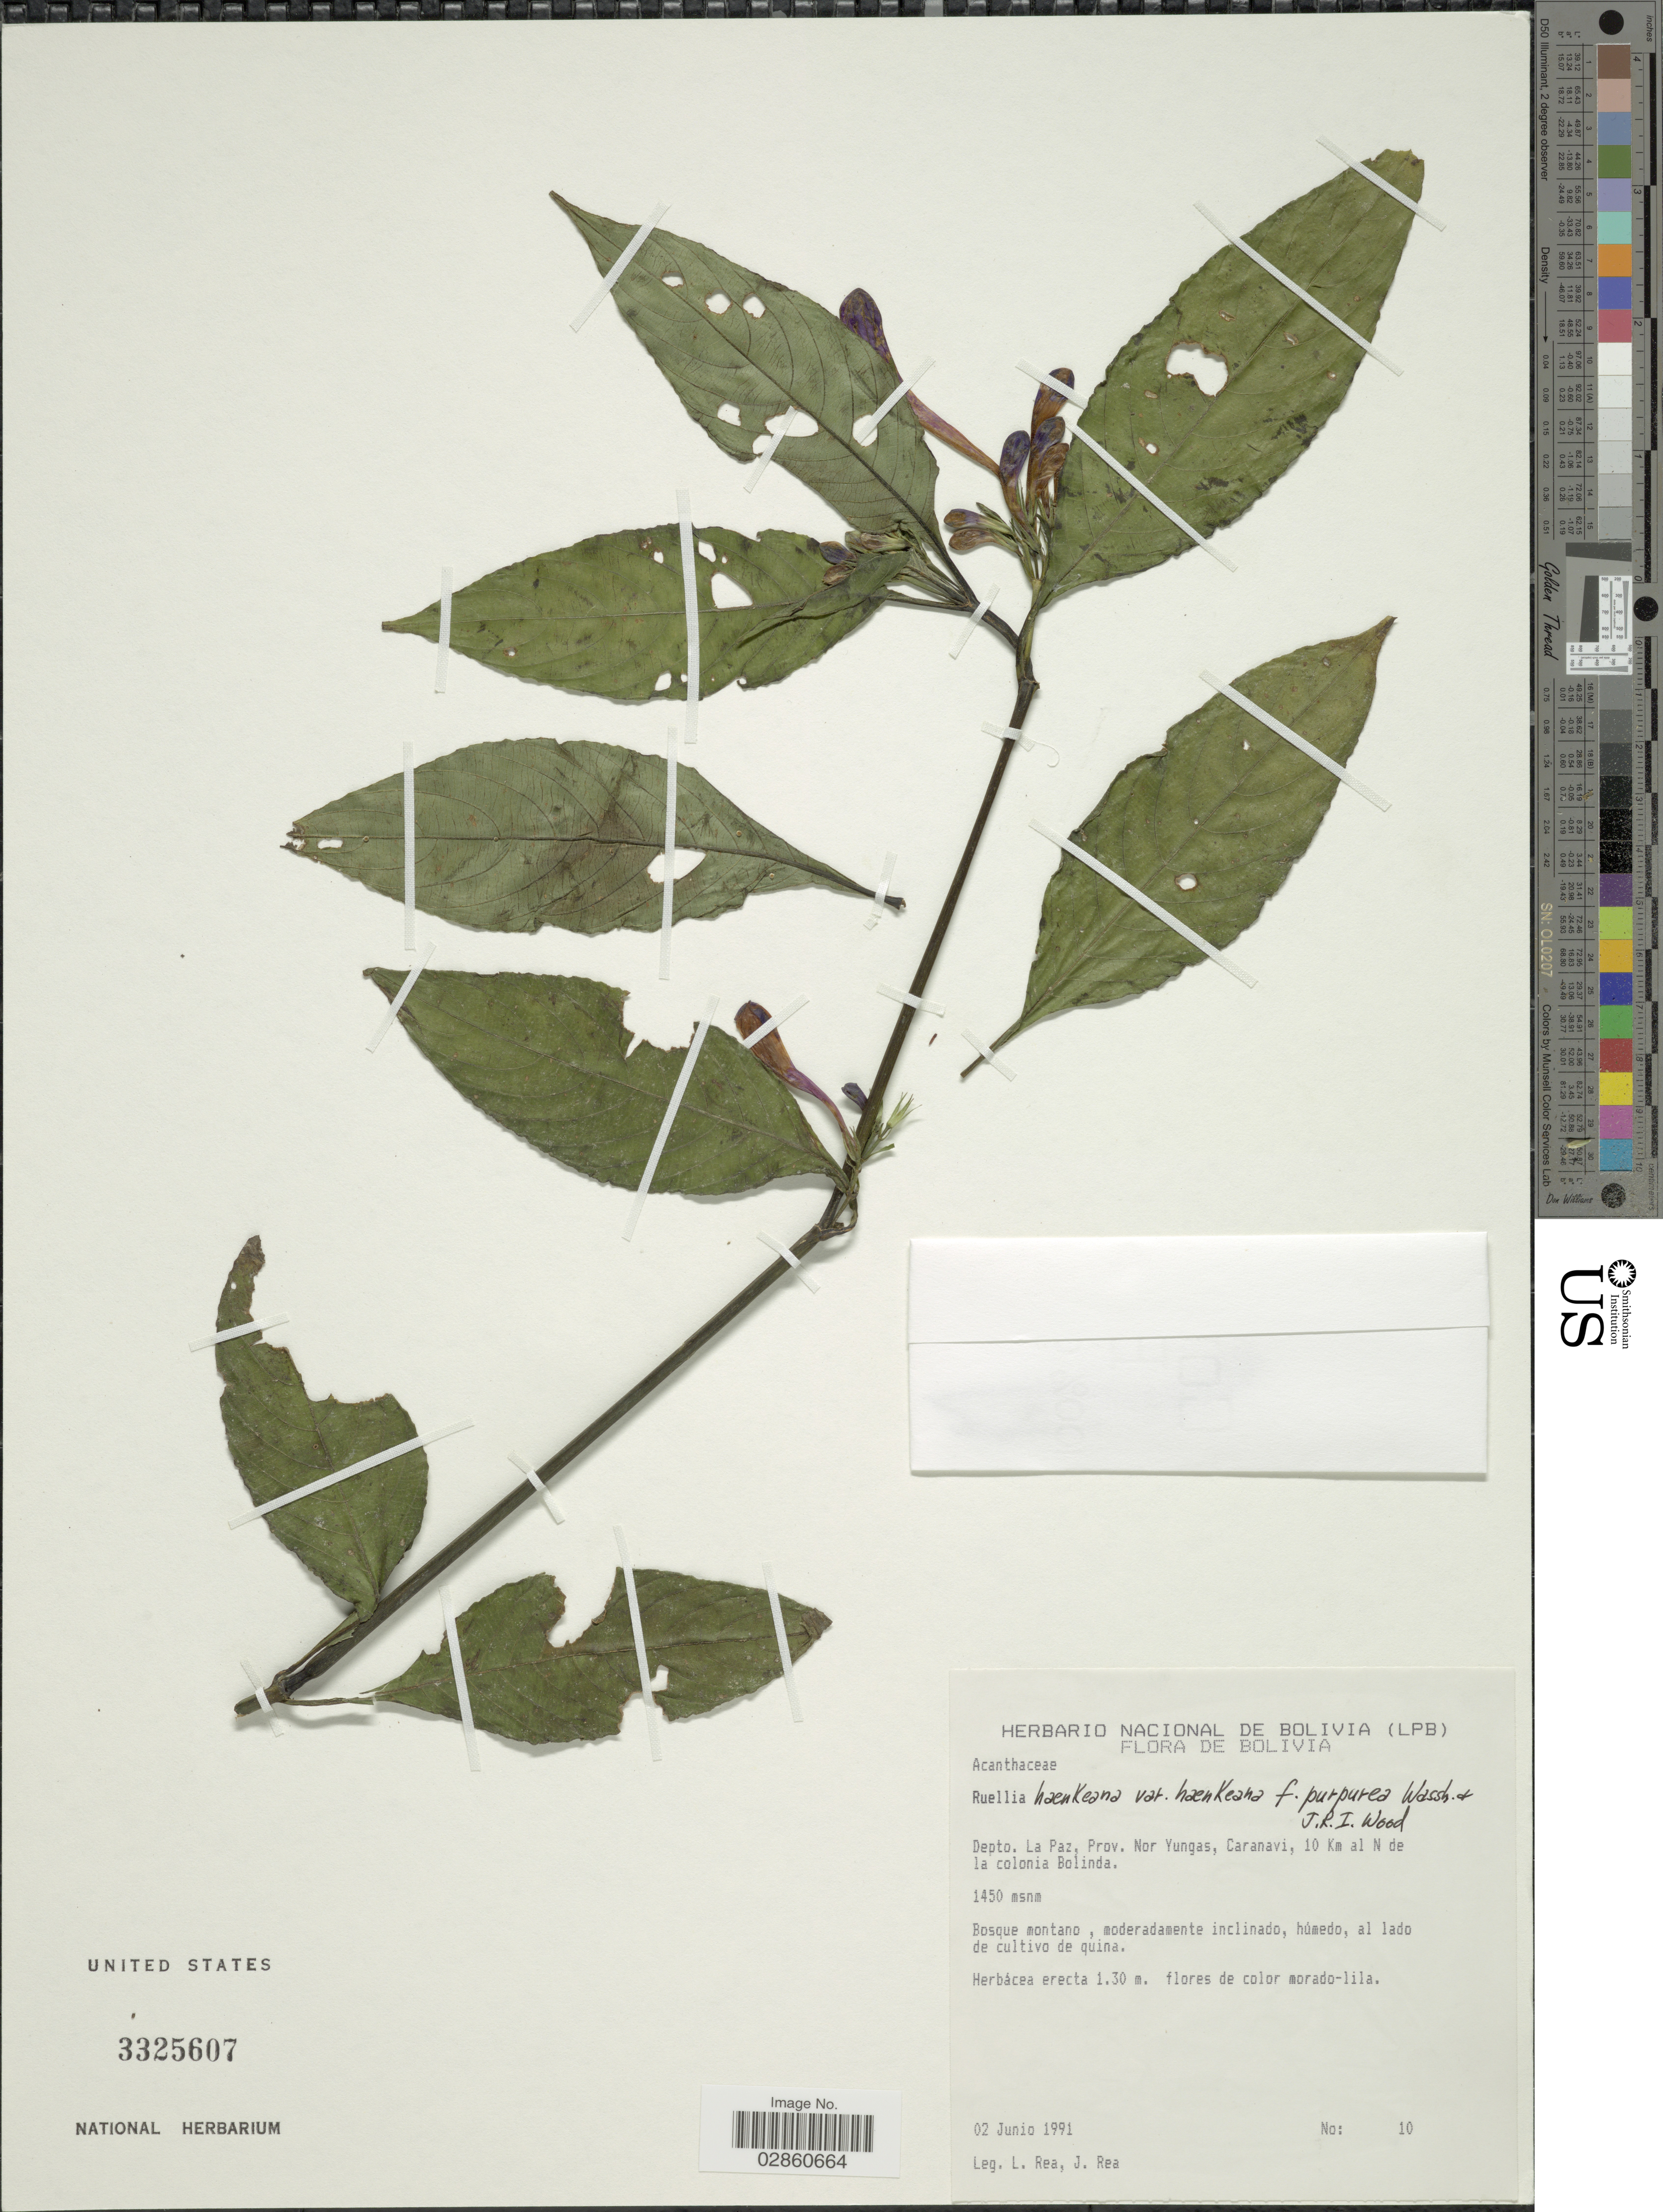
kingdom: Plantae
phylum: Tracheophyta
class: Magnoliopsida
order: Lamiales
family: Acanthaceae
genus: Ruellia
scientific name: Ruellia haenkeana f. purpurea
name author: Wassh. & J.R.I. Wood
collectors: L. Rea & J. Rea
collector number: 10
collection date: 1991-06-02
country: Bolivia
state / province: La Paz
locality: Depto. La Paz, Prov. Nor Yungas, Caranavi, 10 Km al N de la colonia Bolinda.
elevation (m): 1450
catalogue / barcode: US 3325607